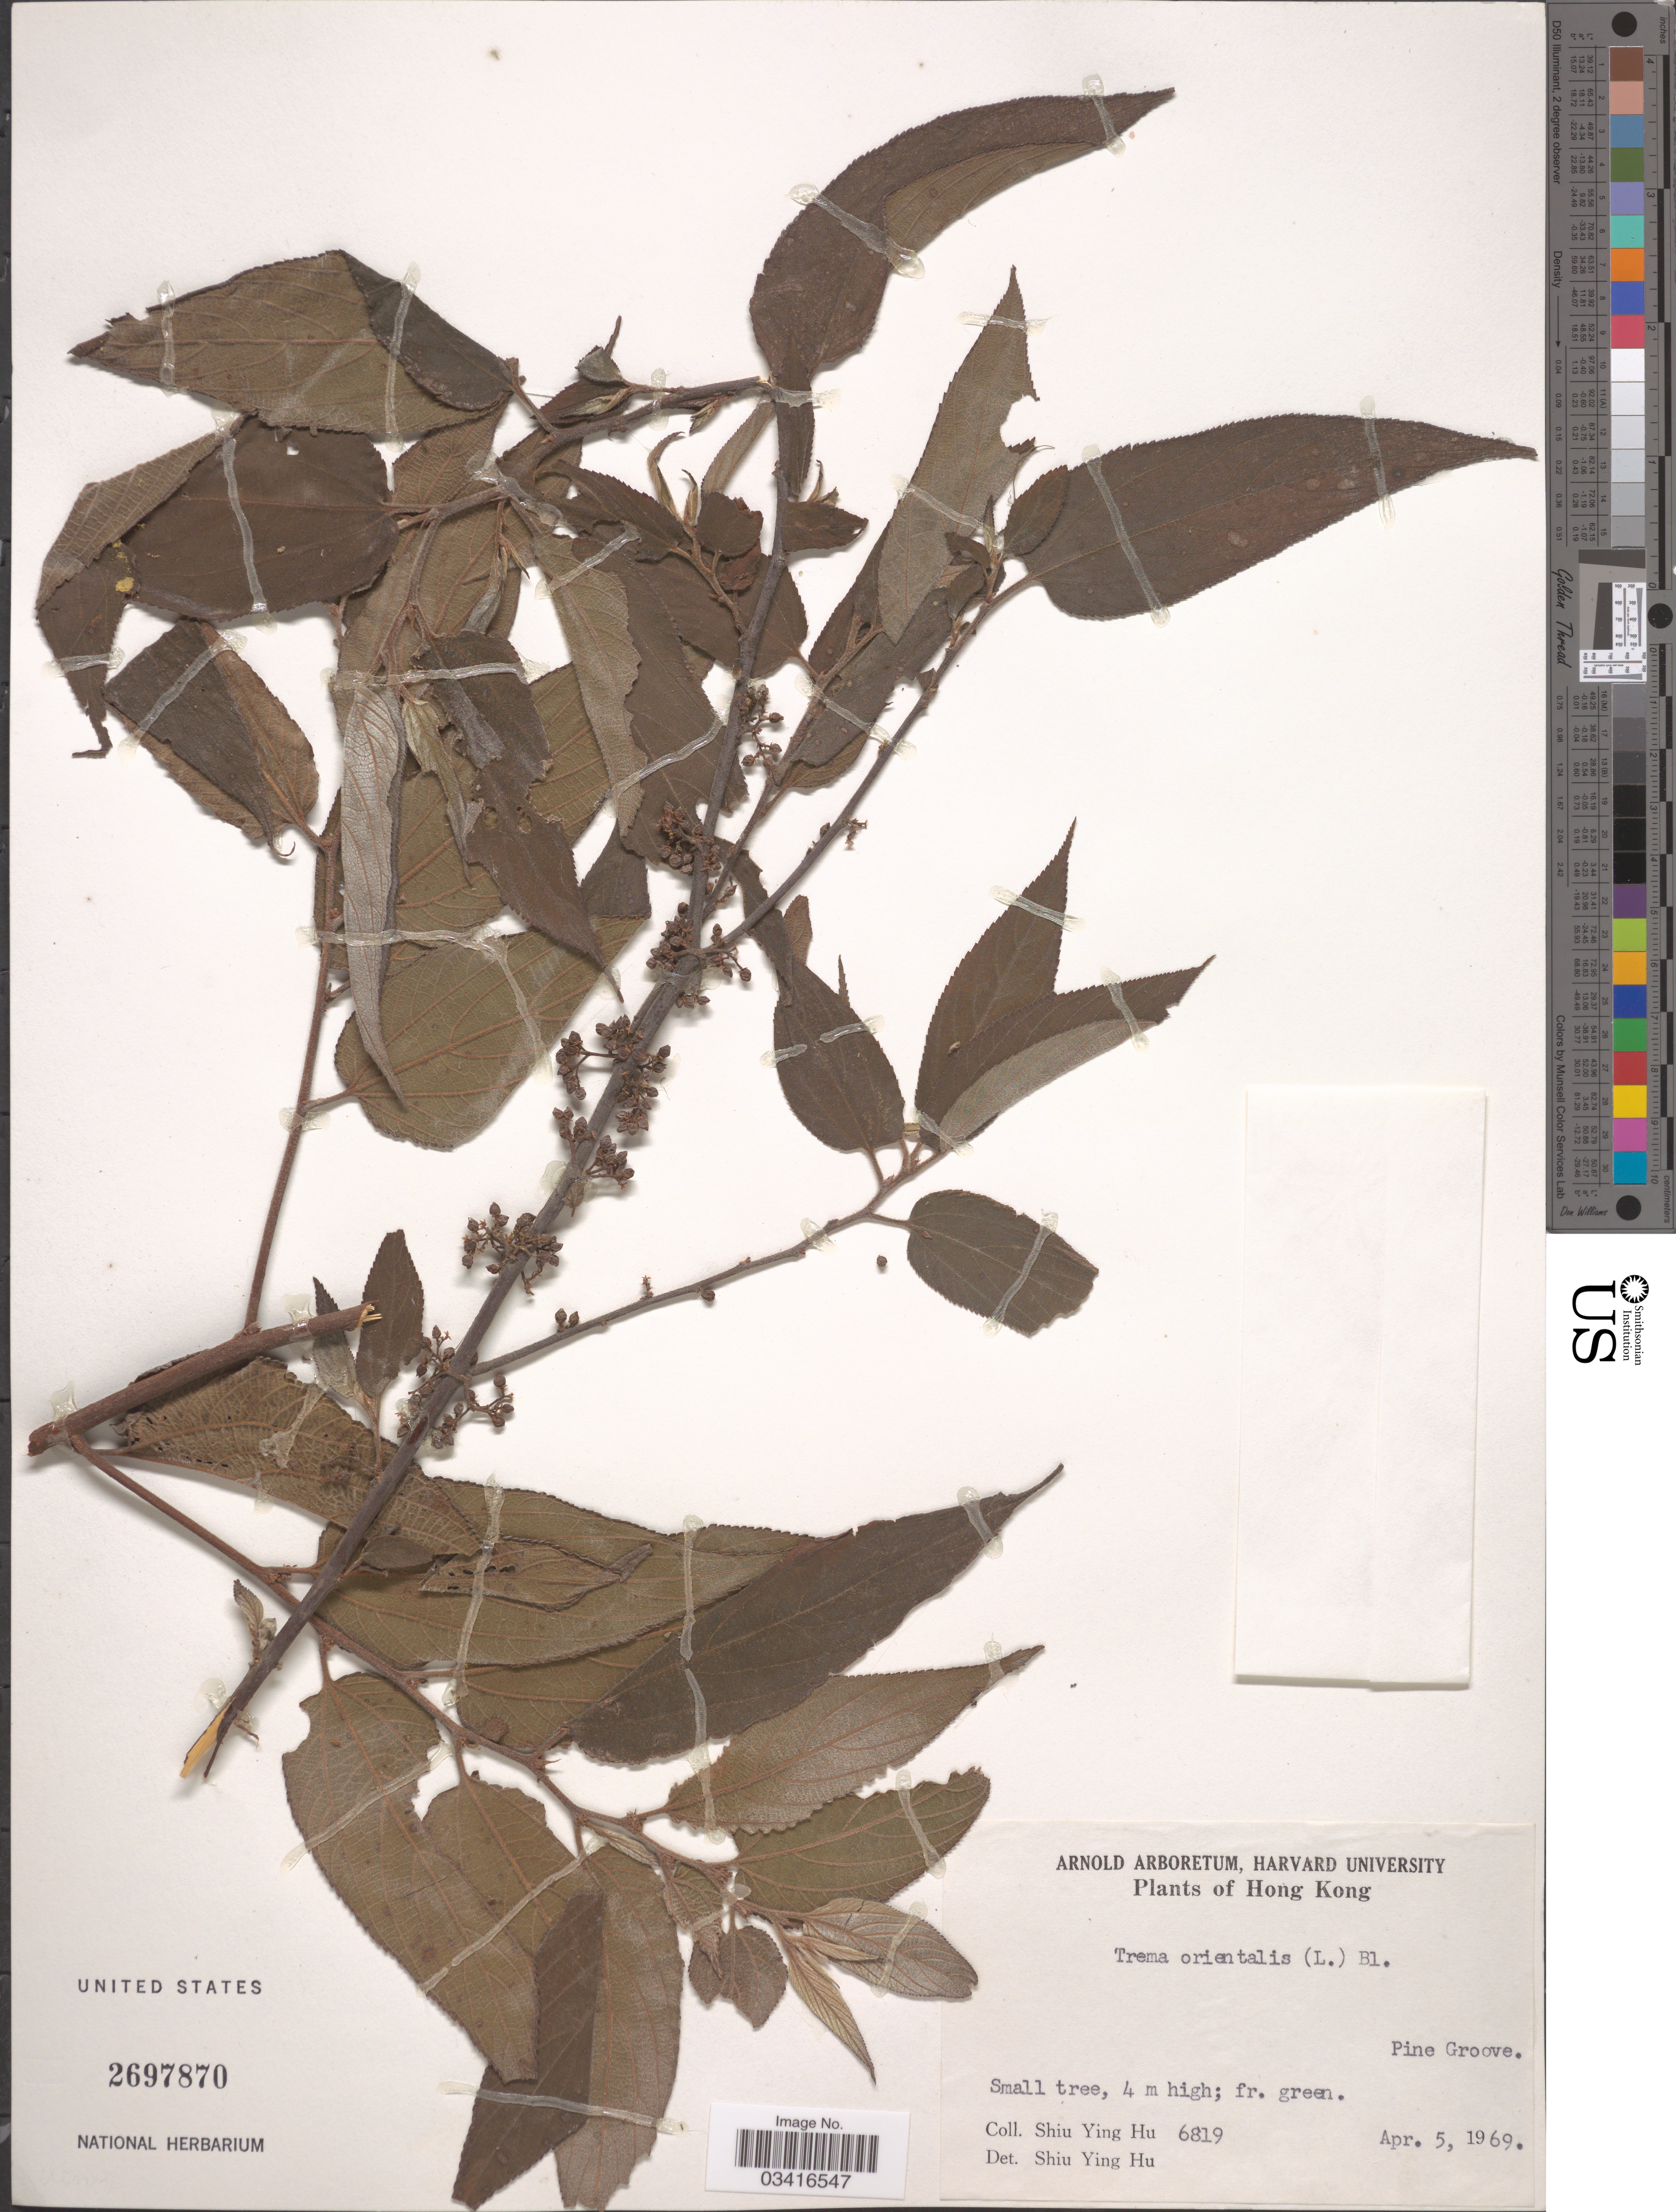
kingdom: Plantae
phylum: Tracheophyta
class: Magnoliopsida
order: Rosales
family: Cannabaceae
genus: Trema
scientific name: Trema orientale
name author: (L.) Blume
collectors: S. Y. Hu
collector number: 6819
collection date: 1969-04-05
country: China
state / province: Hong Kong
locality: Pine Groove.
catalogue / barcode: US 2697870